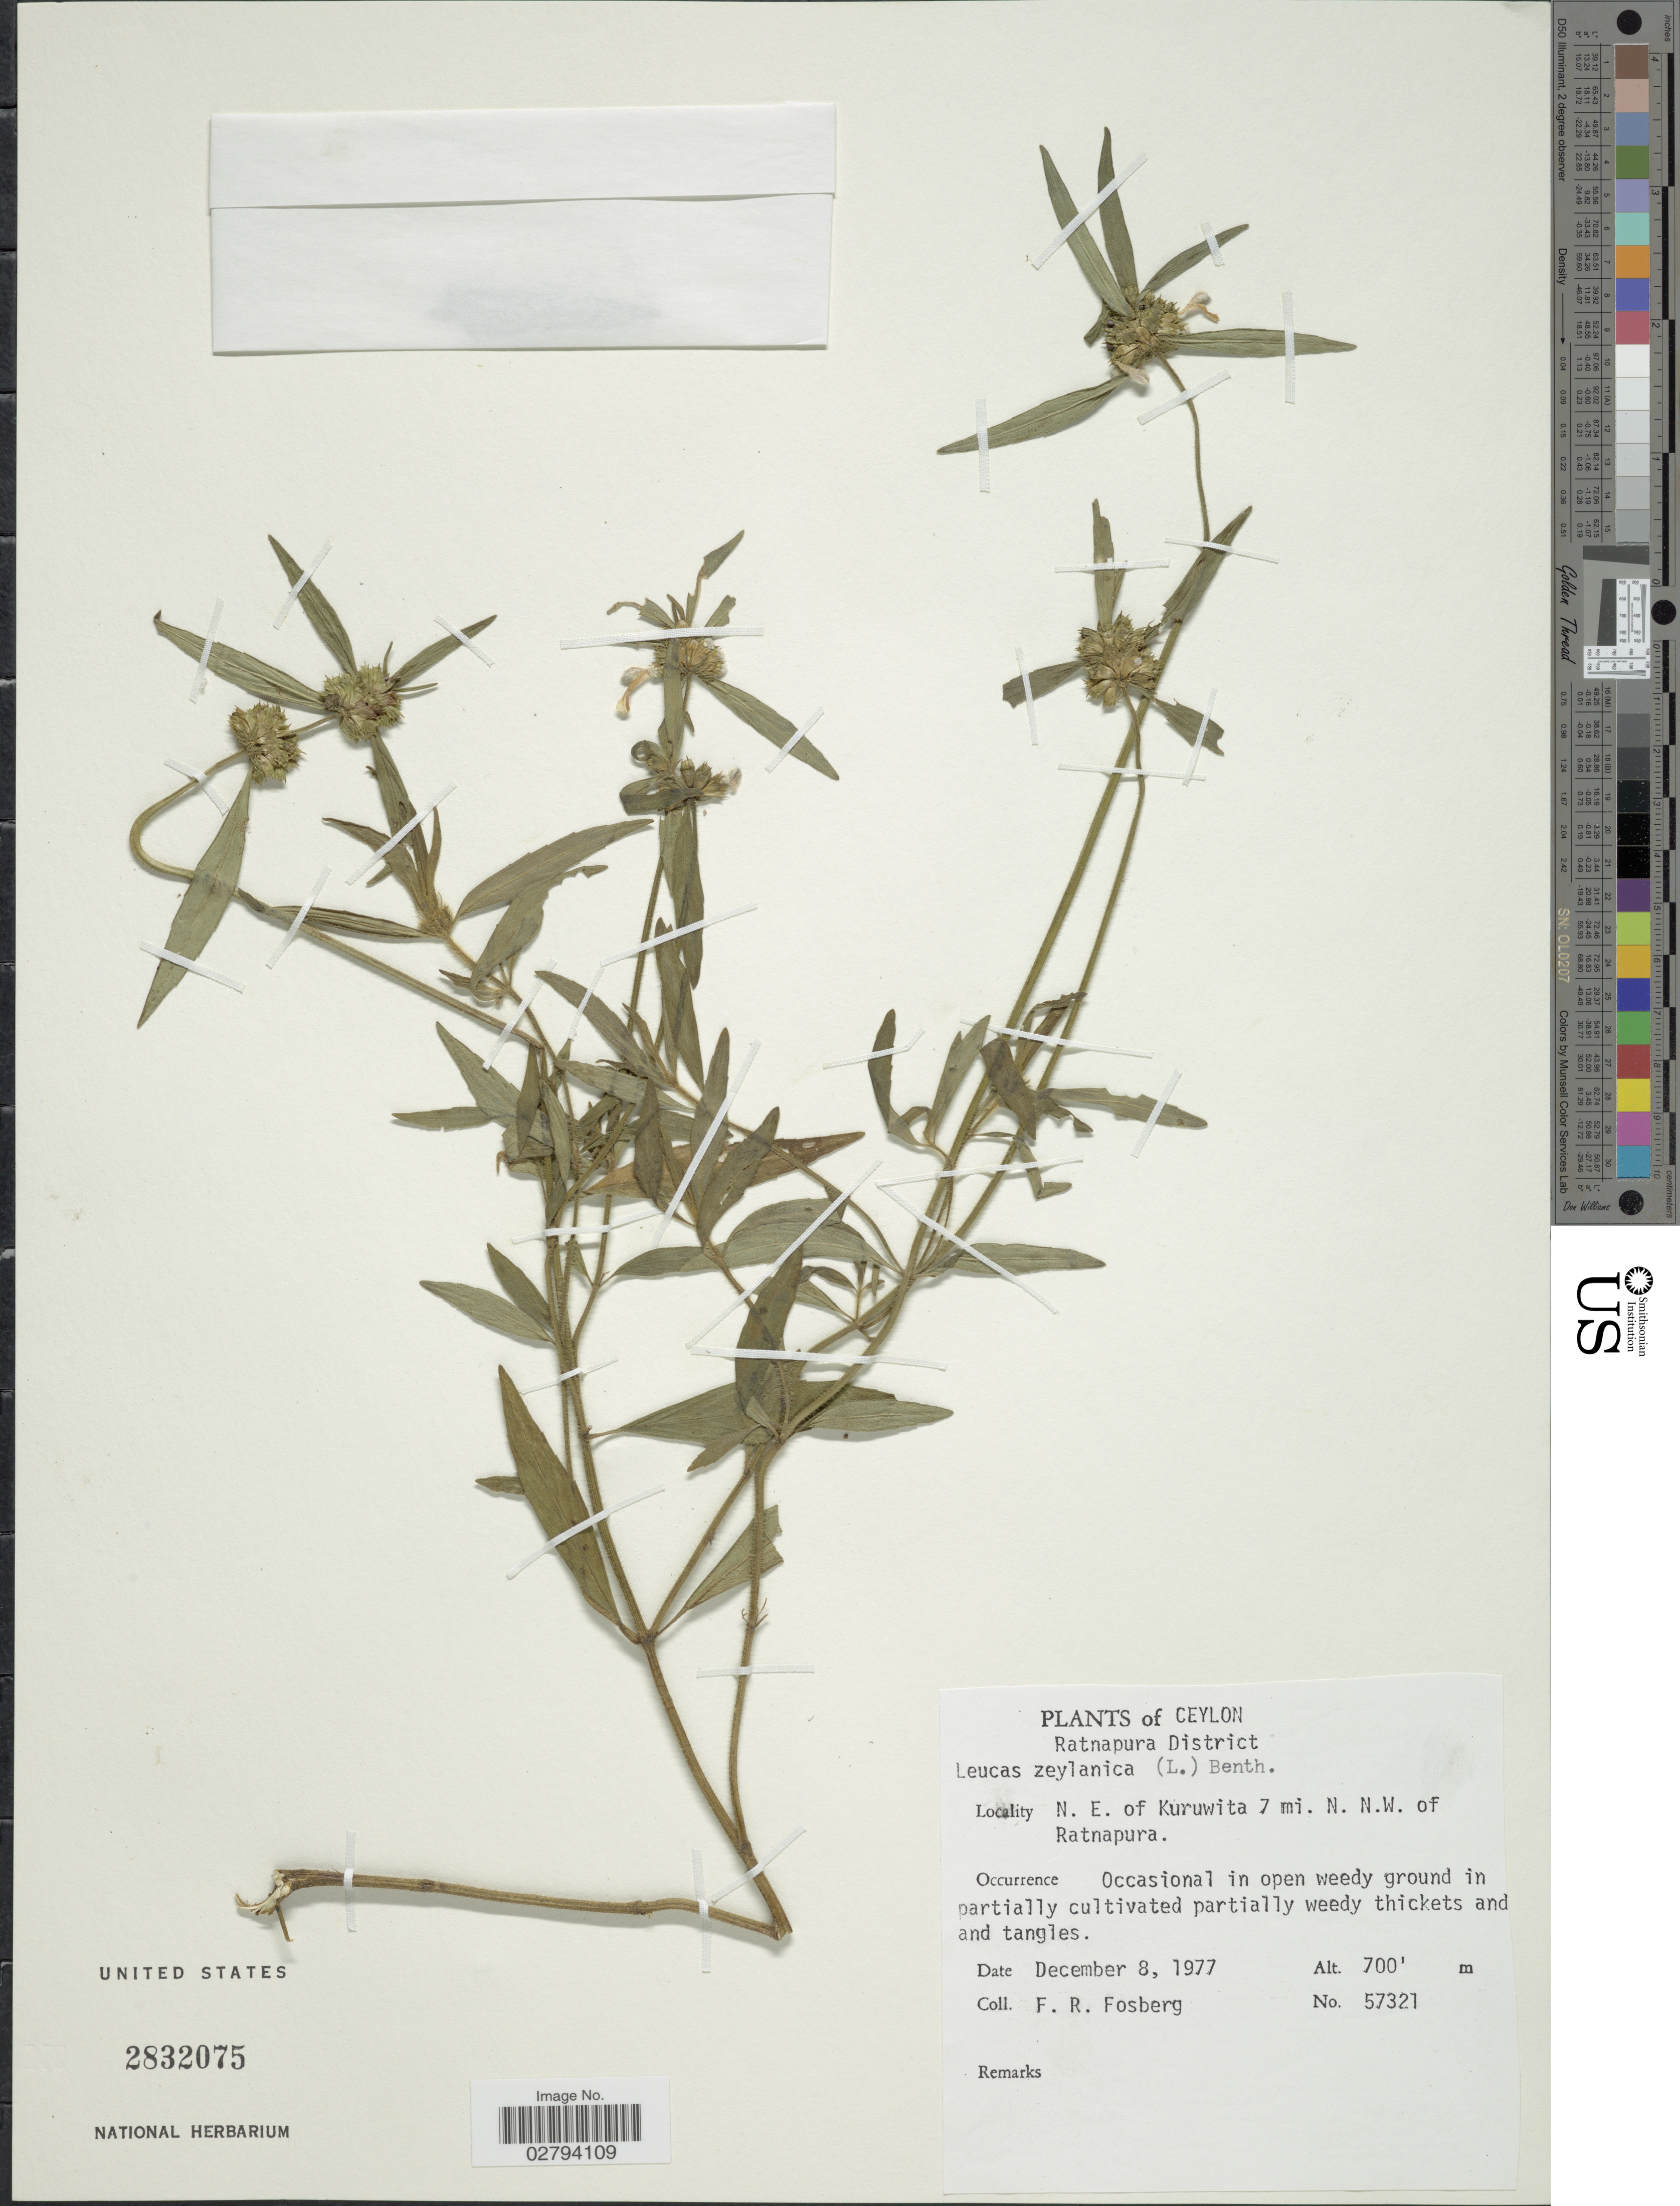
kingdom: Plantae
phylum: Tracheophyta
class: Magnoliopsida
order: Lamiales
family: Lamiaceae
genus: Leucas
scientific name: Leucas zeylanica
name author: (L.) W.T. Aiton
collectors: F. R. Fosberg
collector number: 57321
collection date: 1977-12-08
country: Sri Lanka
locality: Ceylon, Ratnapura District, N. E. of Kuruwita 7 mi. N. N.W. of Ratnapura.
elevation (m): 213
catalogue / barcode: US 2832075